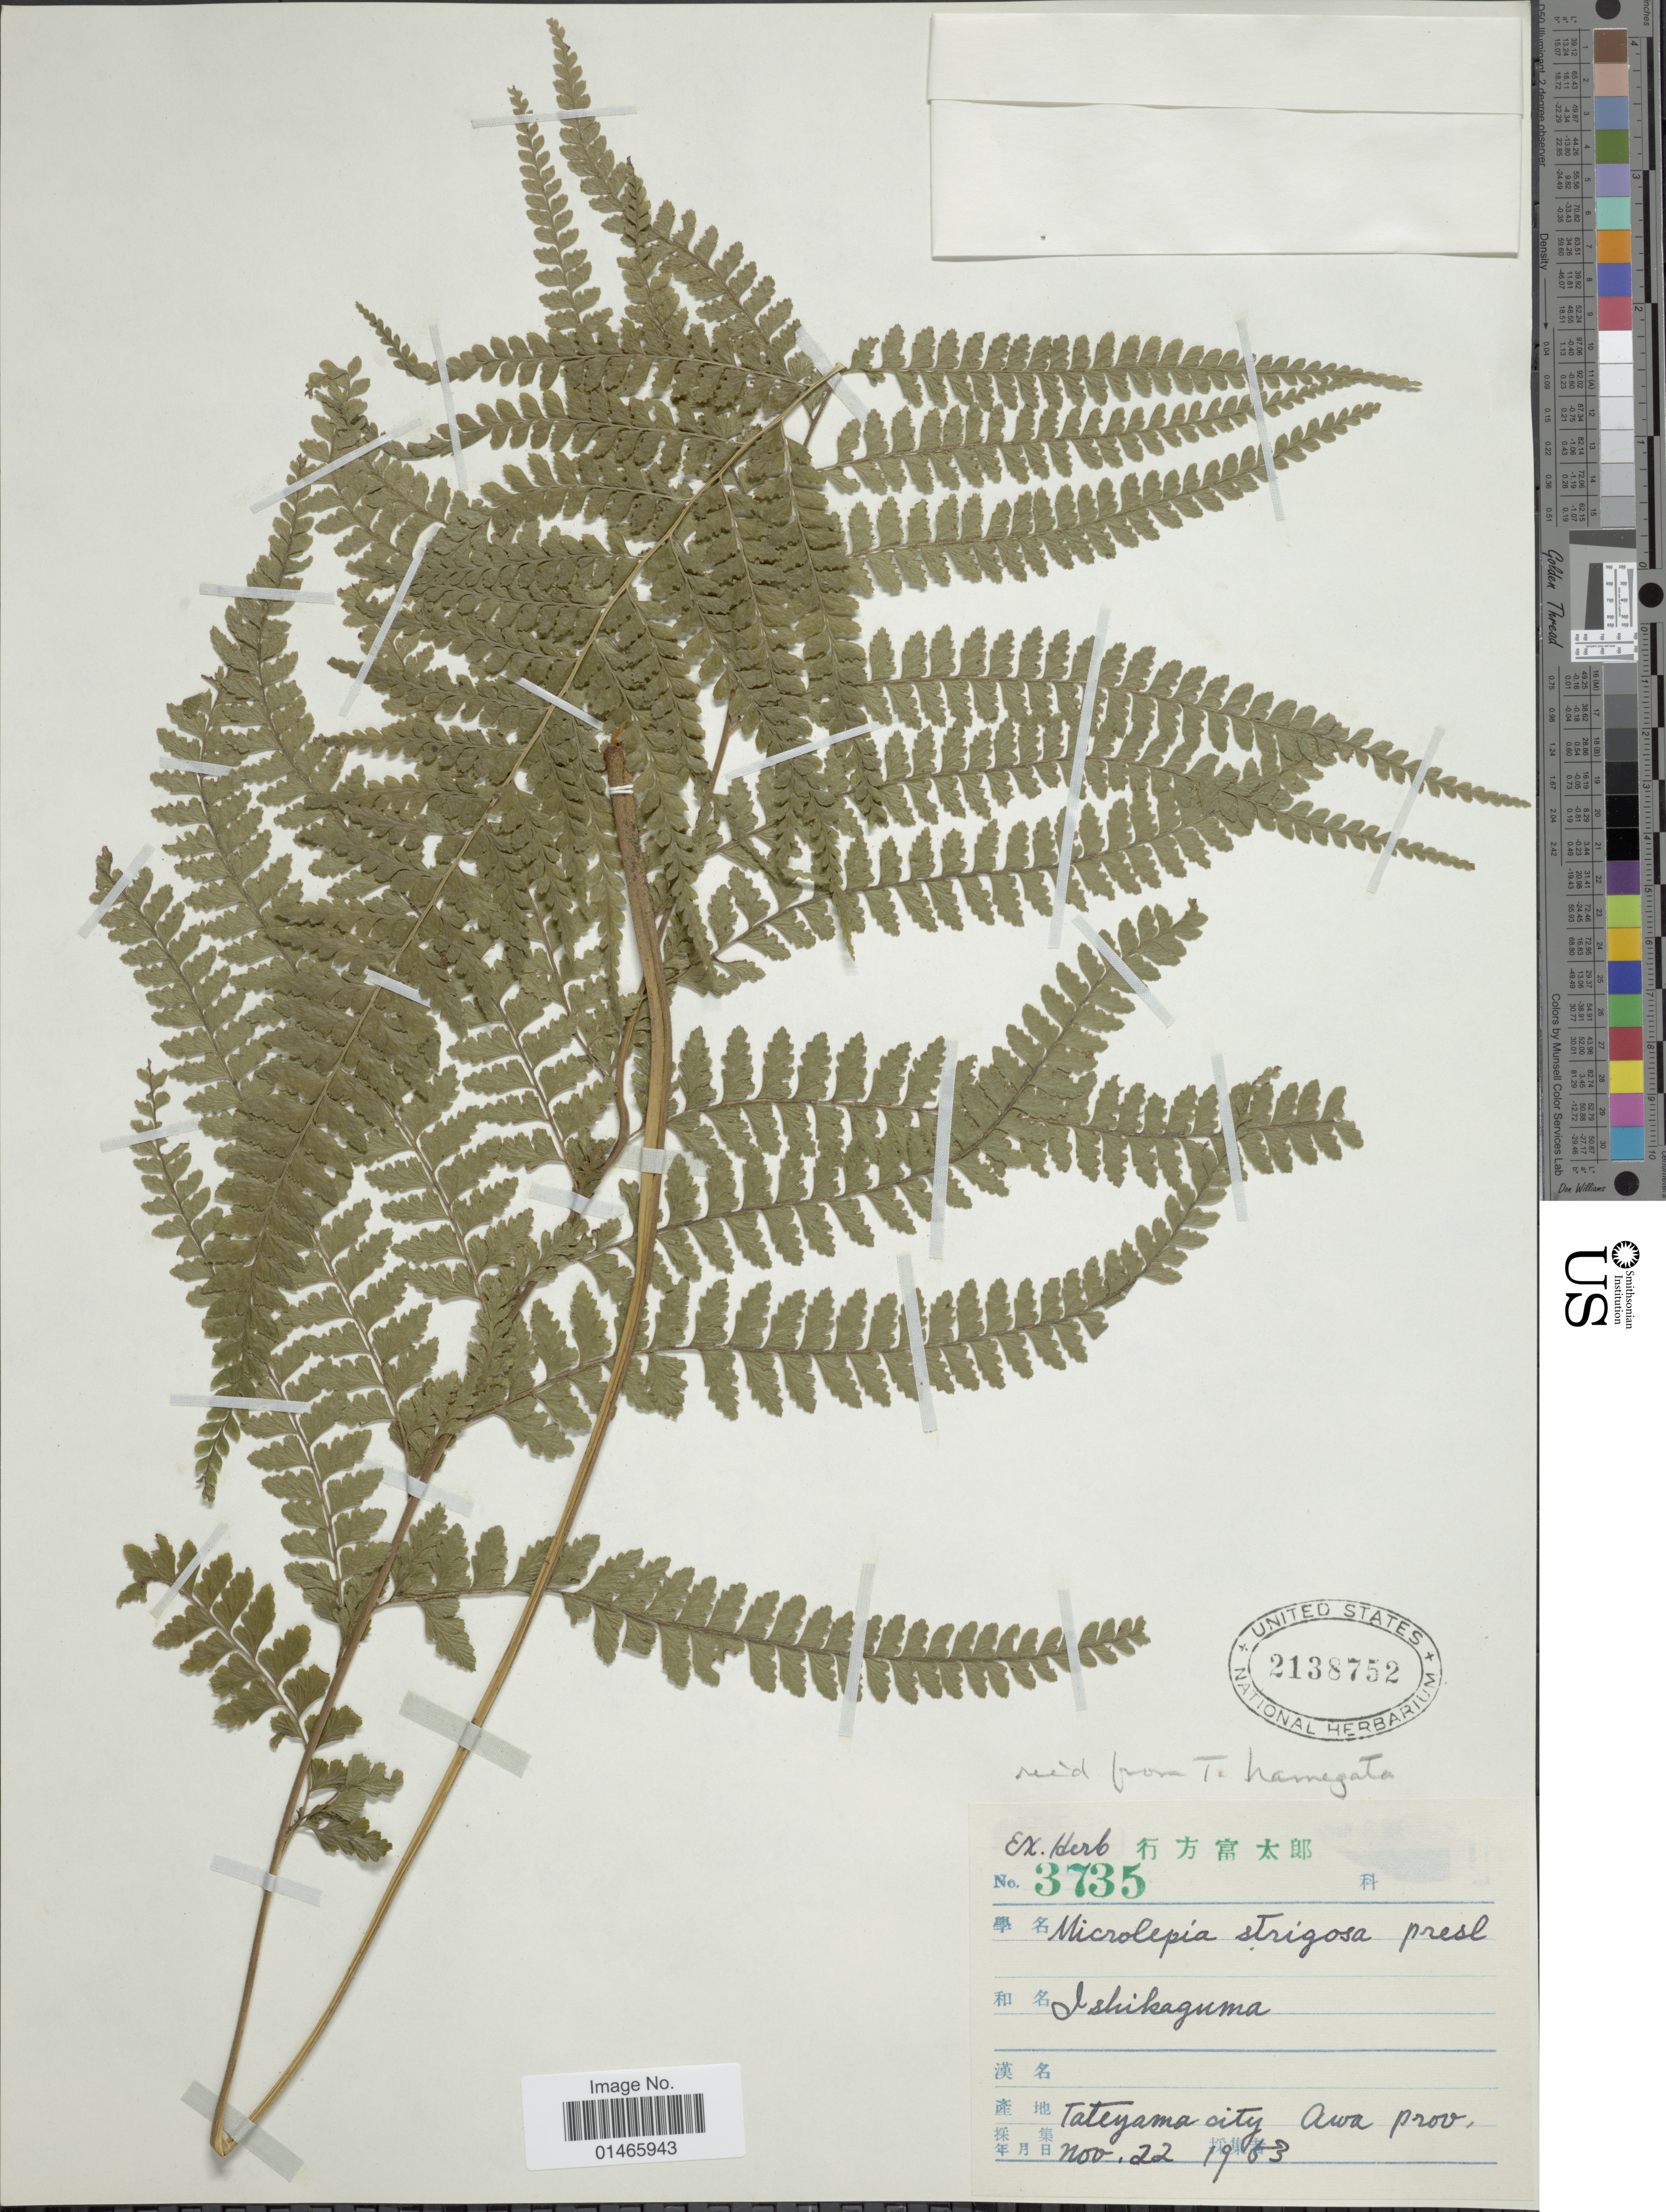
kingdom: Plantae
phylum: Tracheophyta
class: Polypodiopsida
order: Polypodiales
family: Dennstaedtiaceae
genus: Microlepia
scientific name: Microlepia strigosa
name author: (Thunb.) J. Presl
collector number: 3735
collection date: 1963-11-22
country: Japan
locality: Ishikaguma, Tateyama city, Awa prov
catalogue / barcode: US 2138752